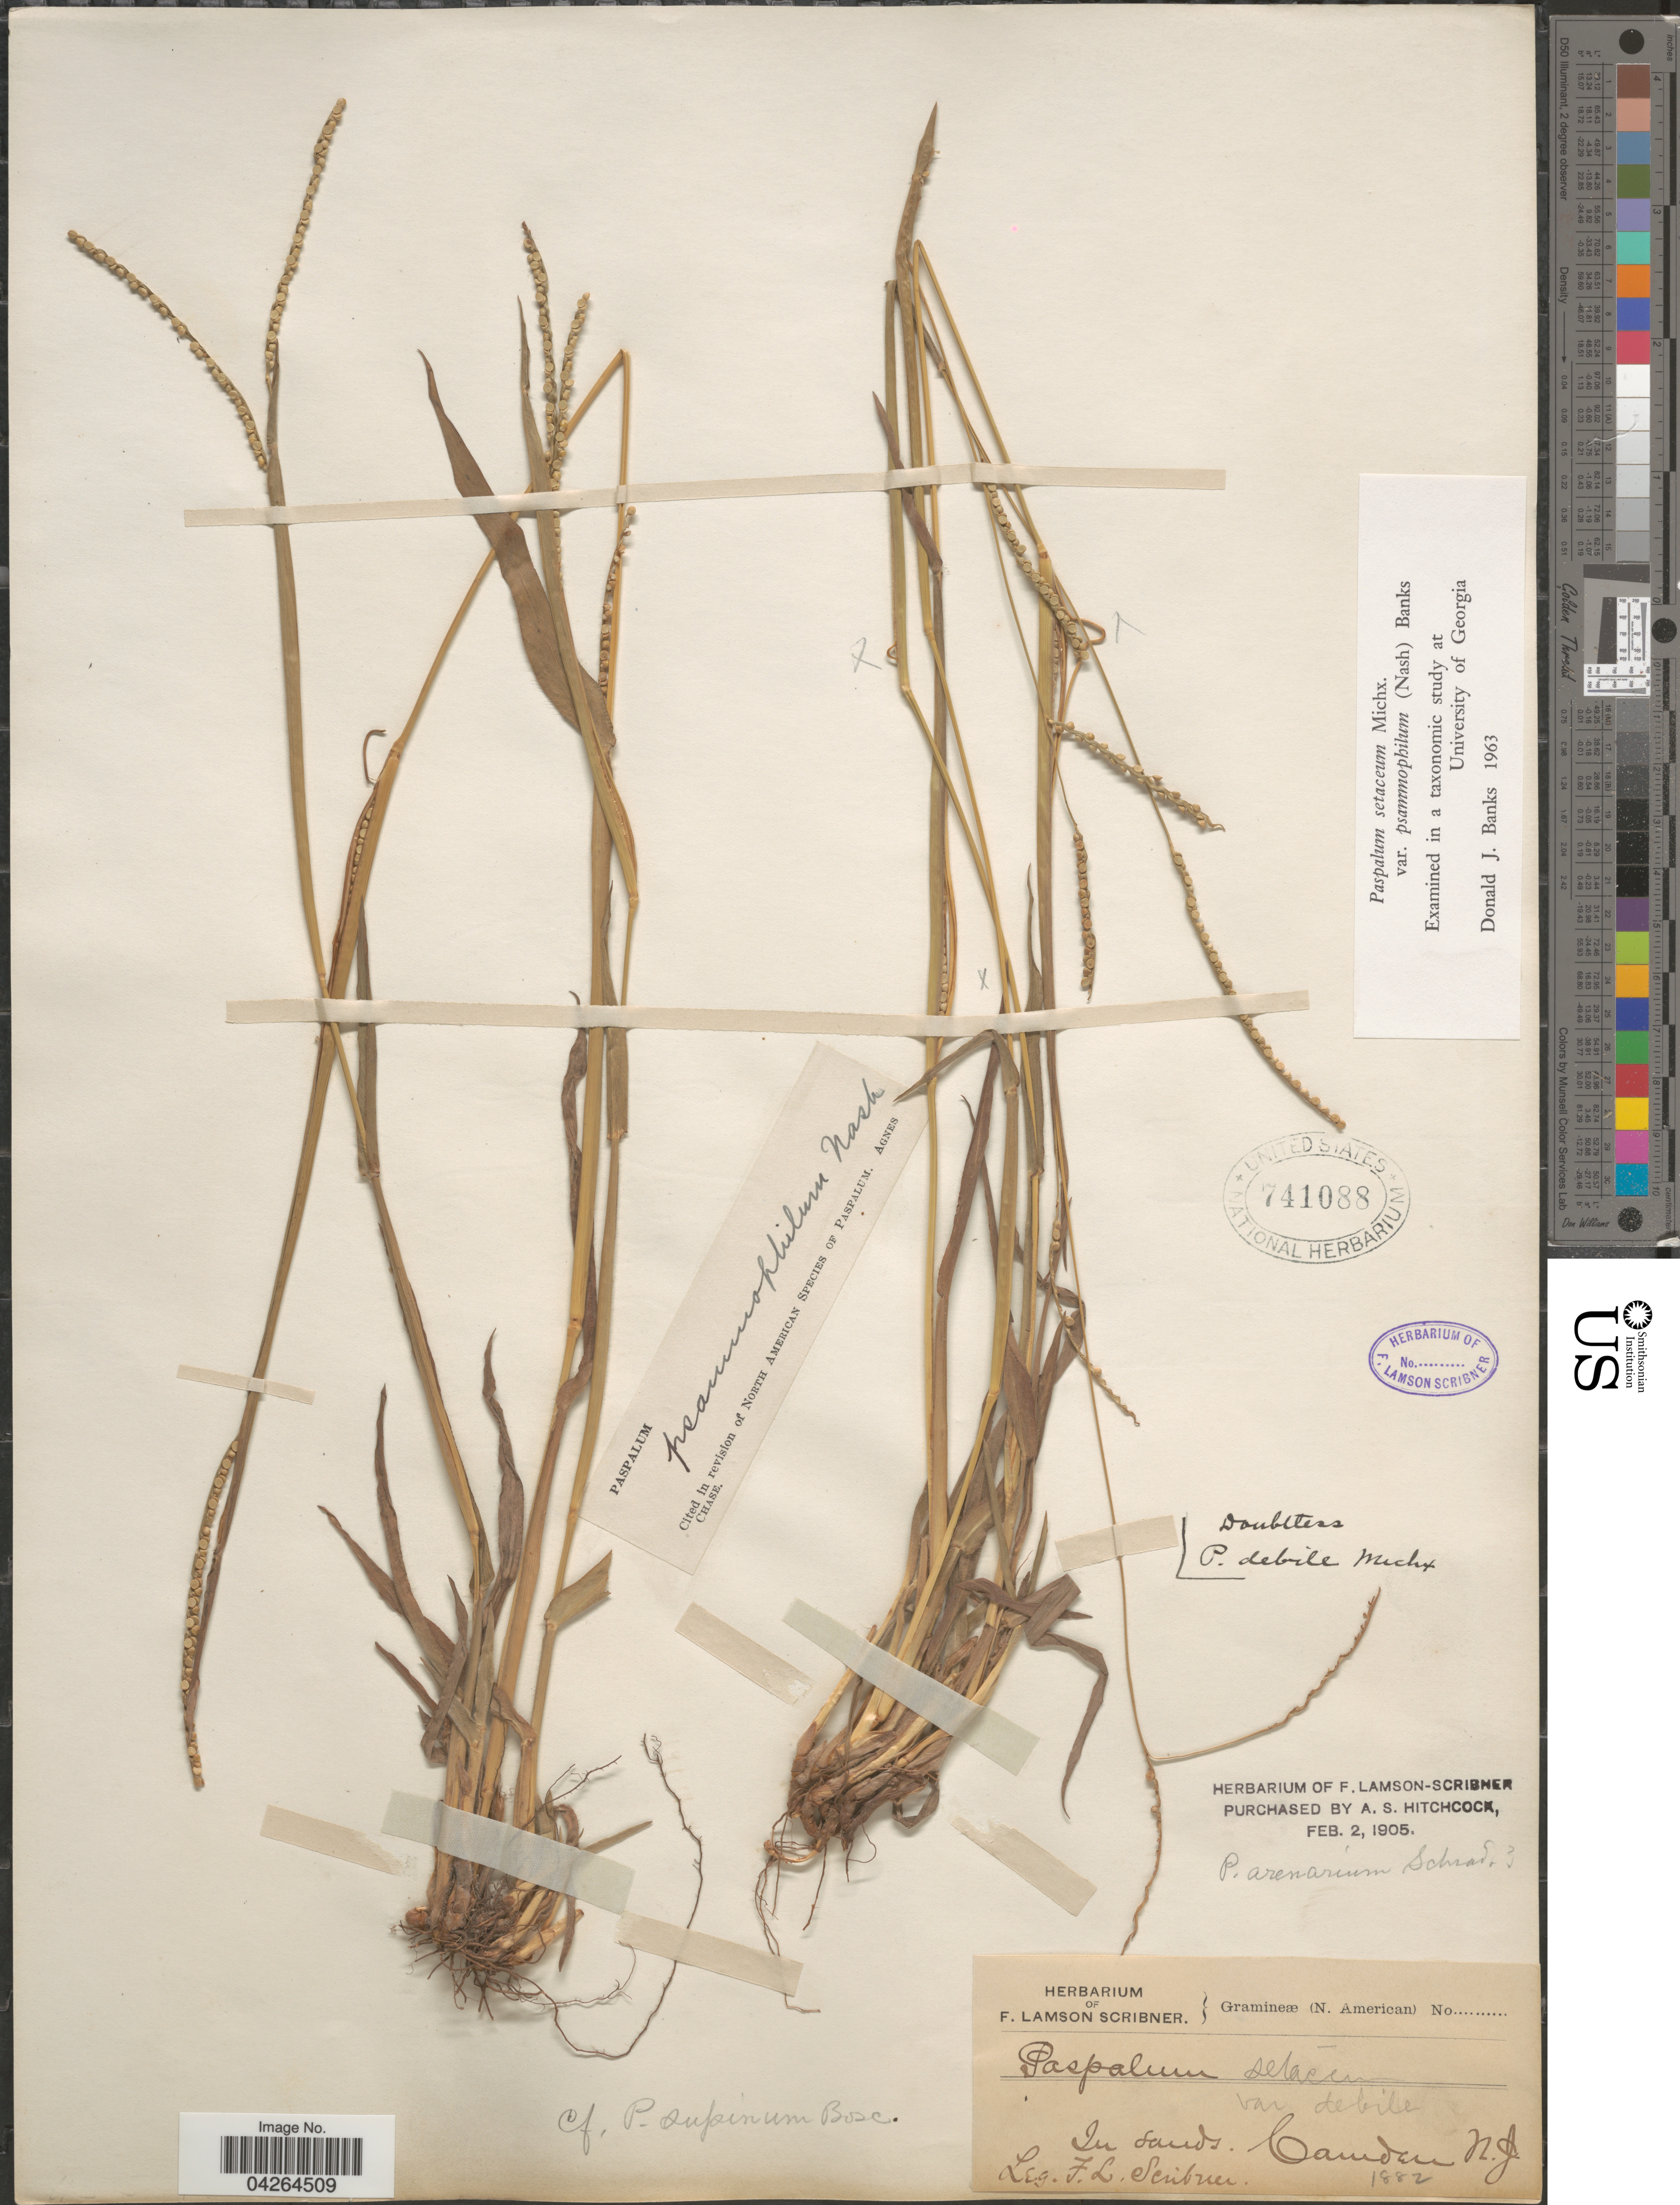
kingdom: Plantae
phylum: Tracheophyta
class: Liliopsida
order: Poales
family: Poaceae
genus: Paspalum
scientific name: Paspalum setaceum var. psammophilum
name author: (Nash ex Hitchc.) D.J. Banks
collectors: F. L. Scribner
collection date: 1888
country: United States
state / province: New Jersey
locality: In sands. camden.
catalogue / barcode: US 741088